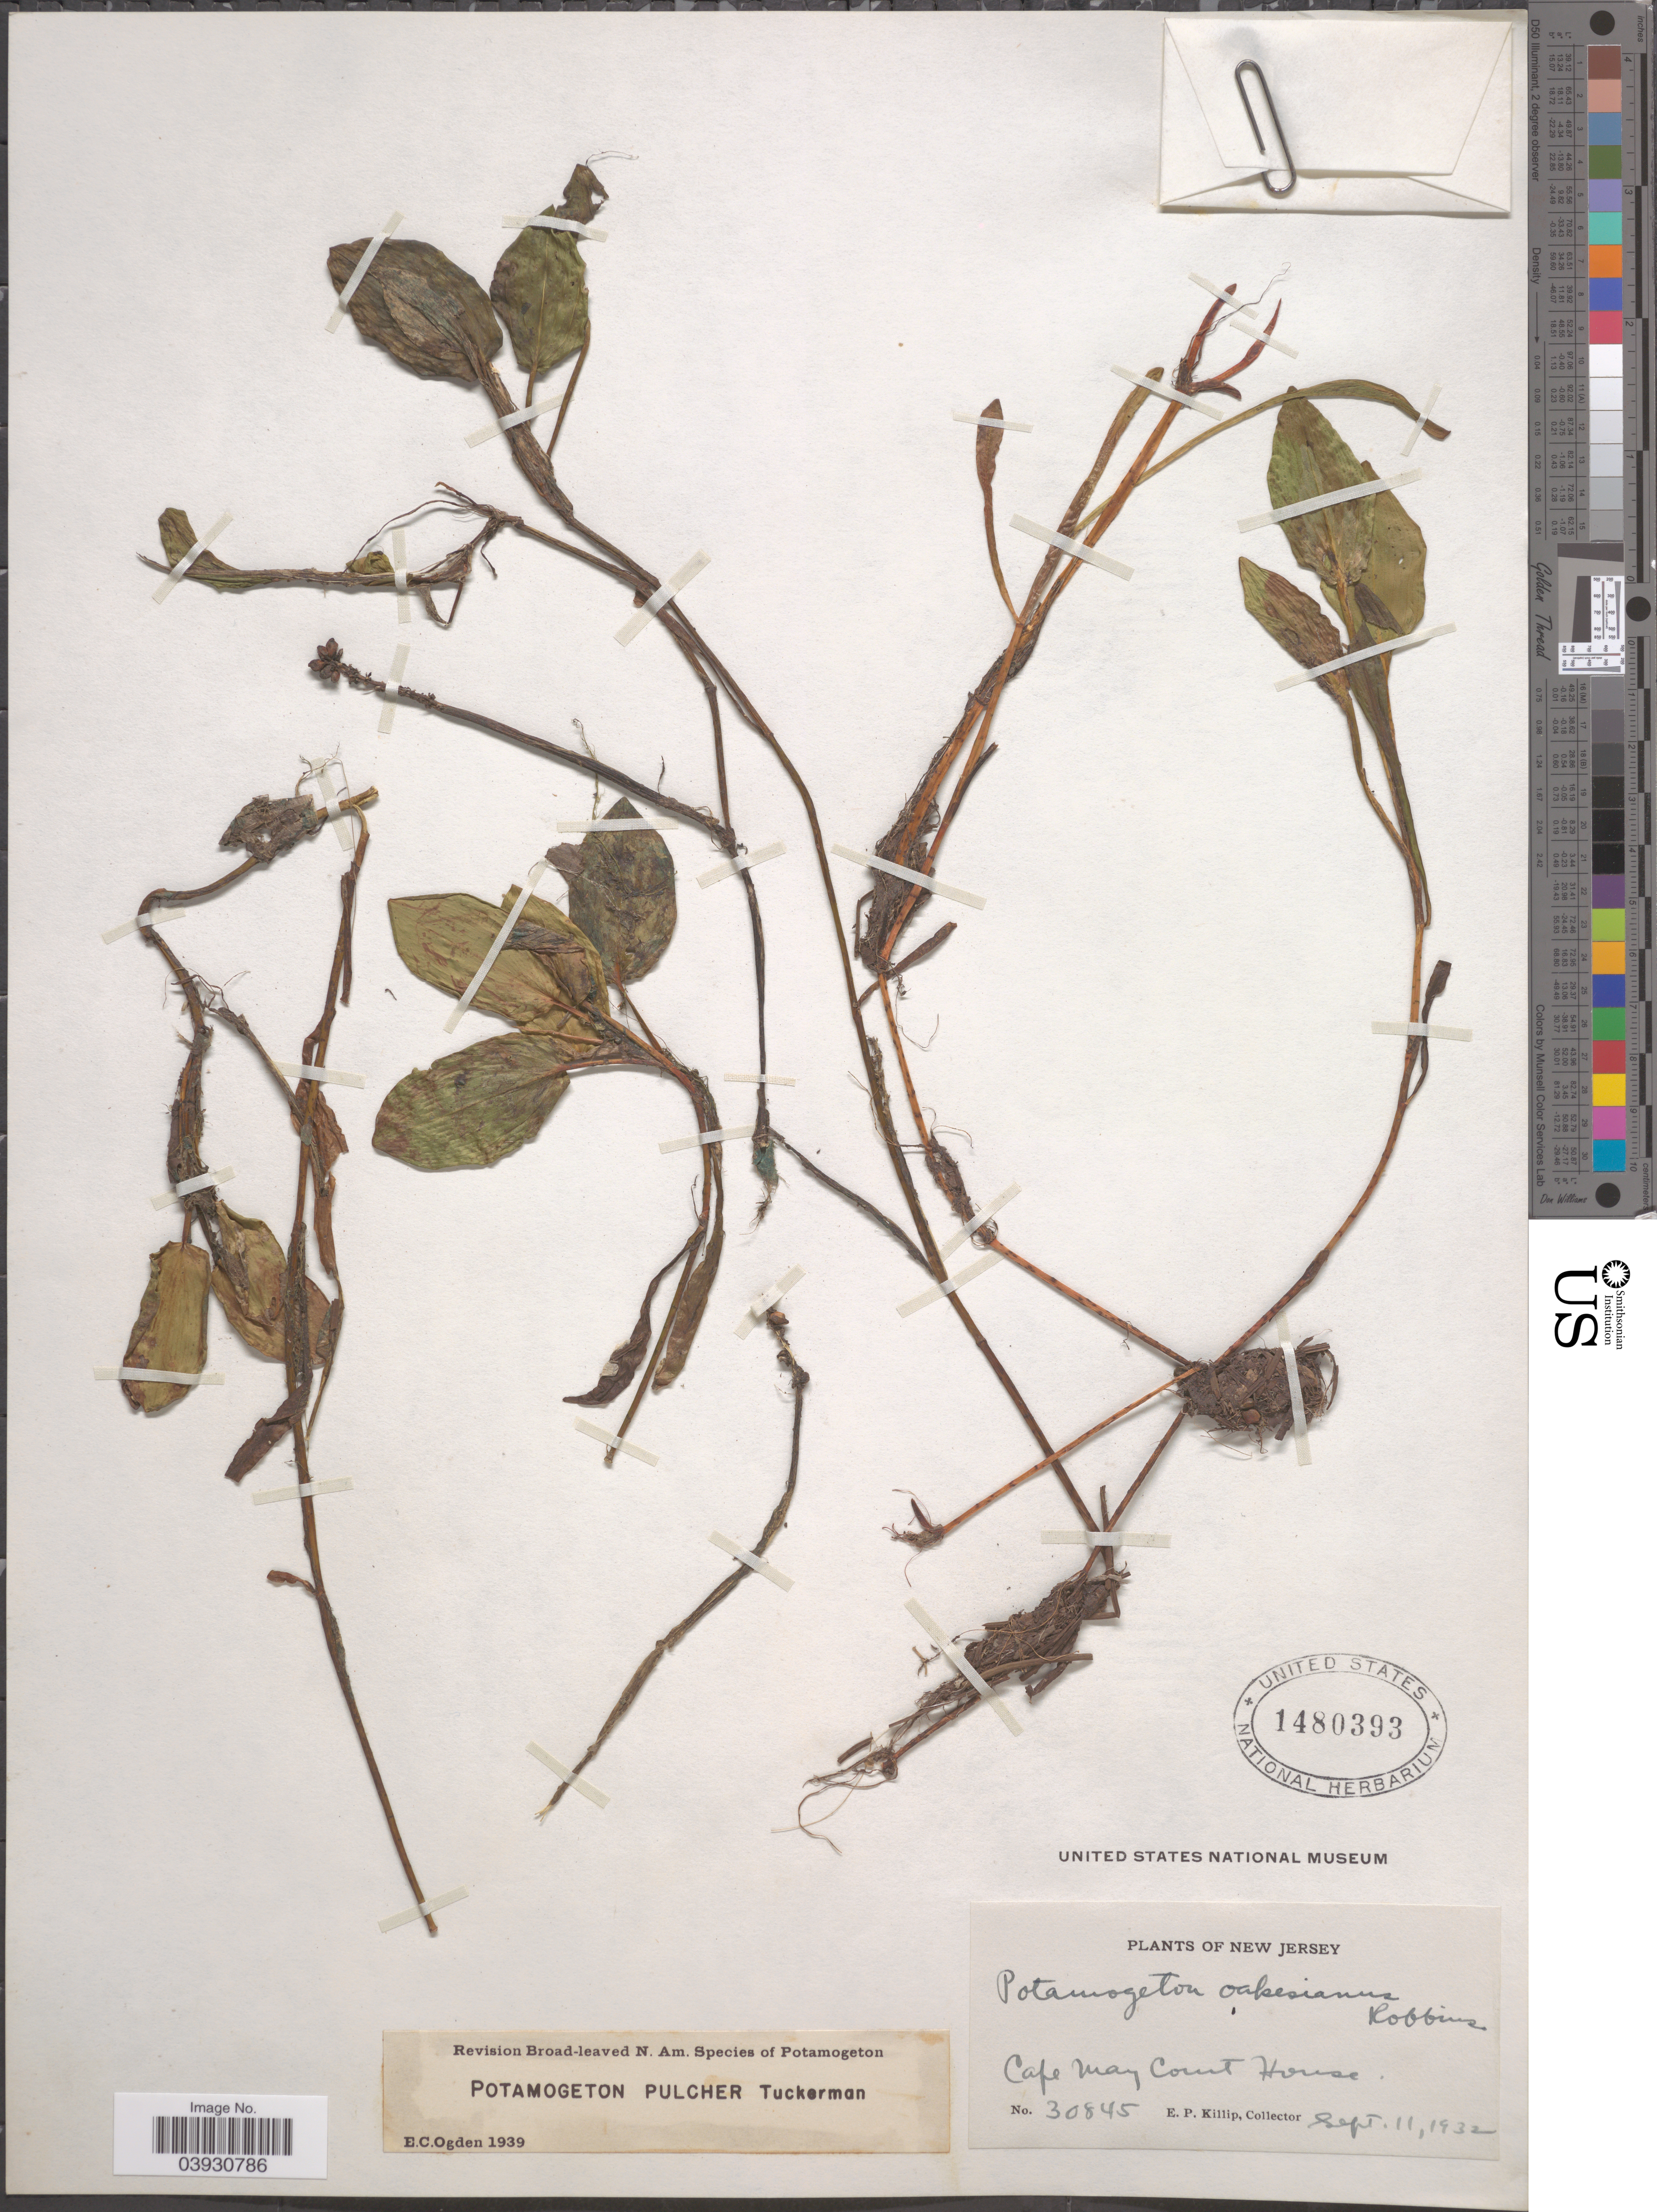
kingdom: Plantae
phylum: Tracheophyta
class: Liliopsida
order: Alismatales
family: Potamogetonaceae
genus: Potamogeton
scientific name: Potamogeton pulcher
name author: Tuck.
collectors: E. P. Killip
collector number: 30845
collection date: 1932-09-11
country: United States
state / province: New Jersey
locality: Cafe May Court House.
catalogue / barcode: US 1480393